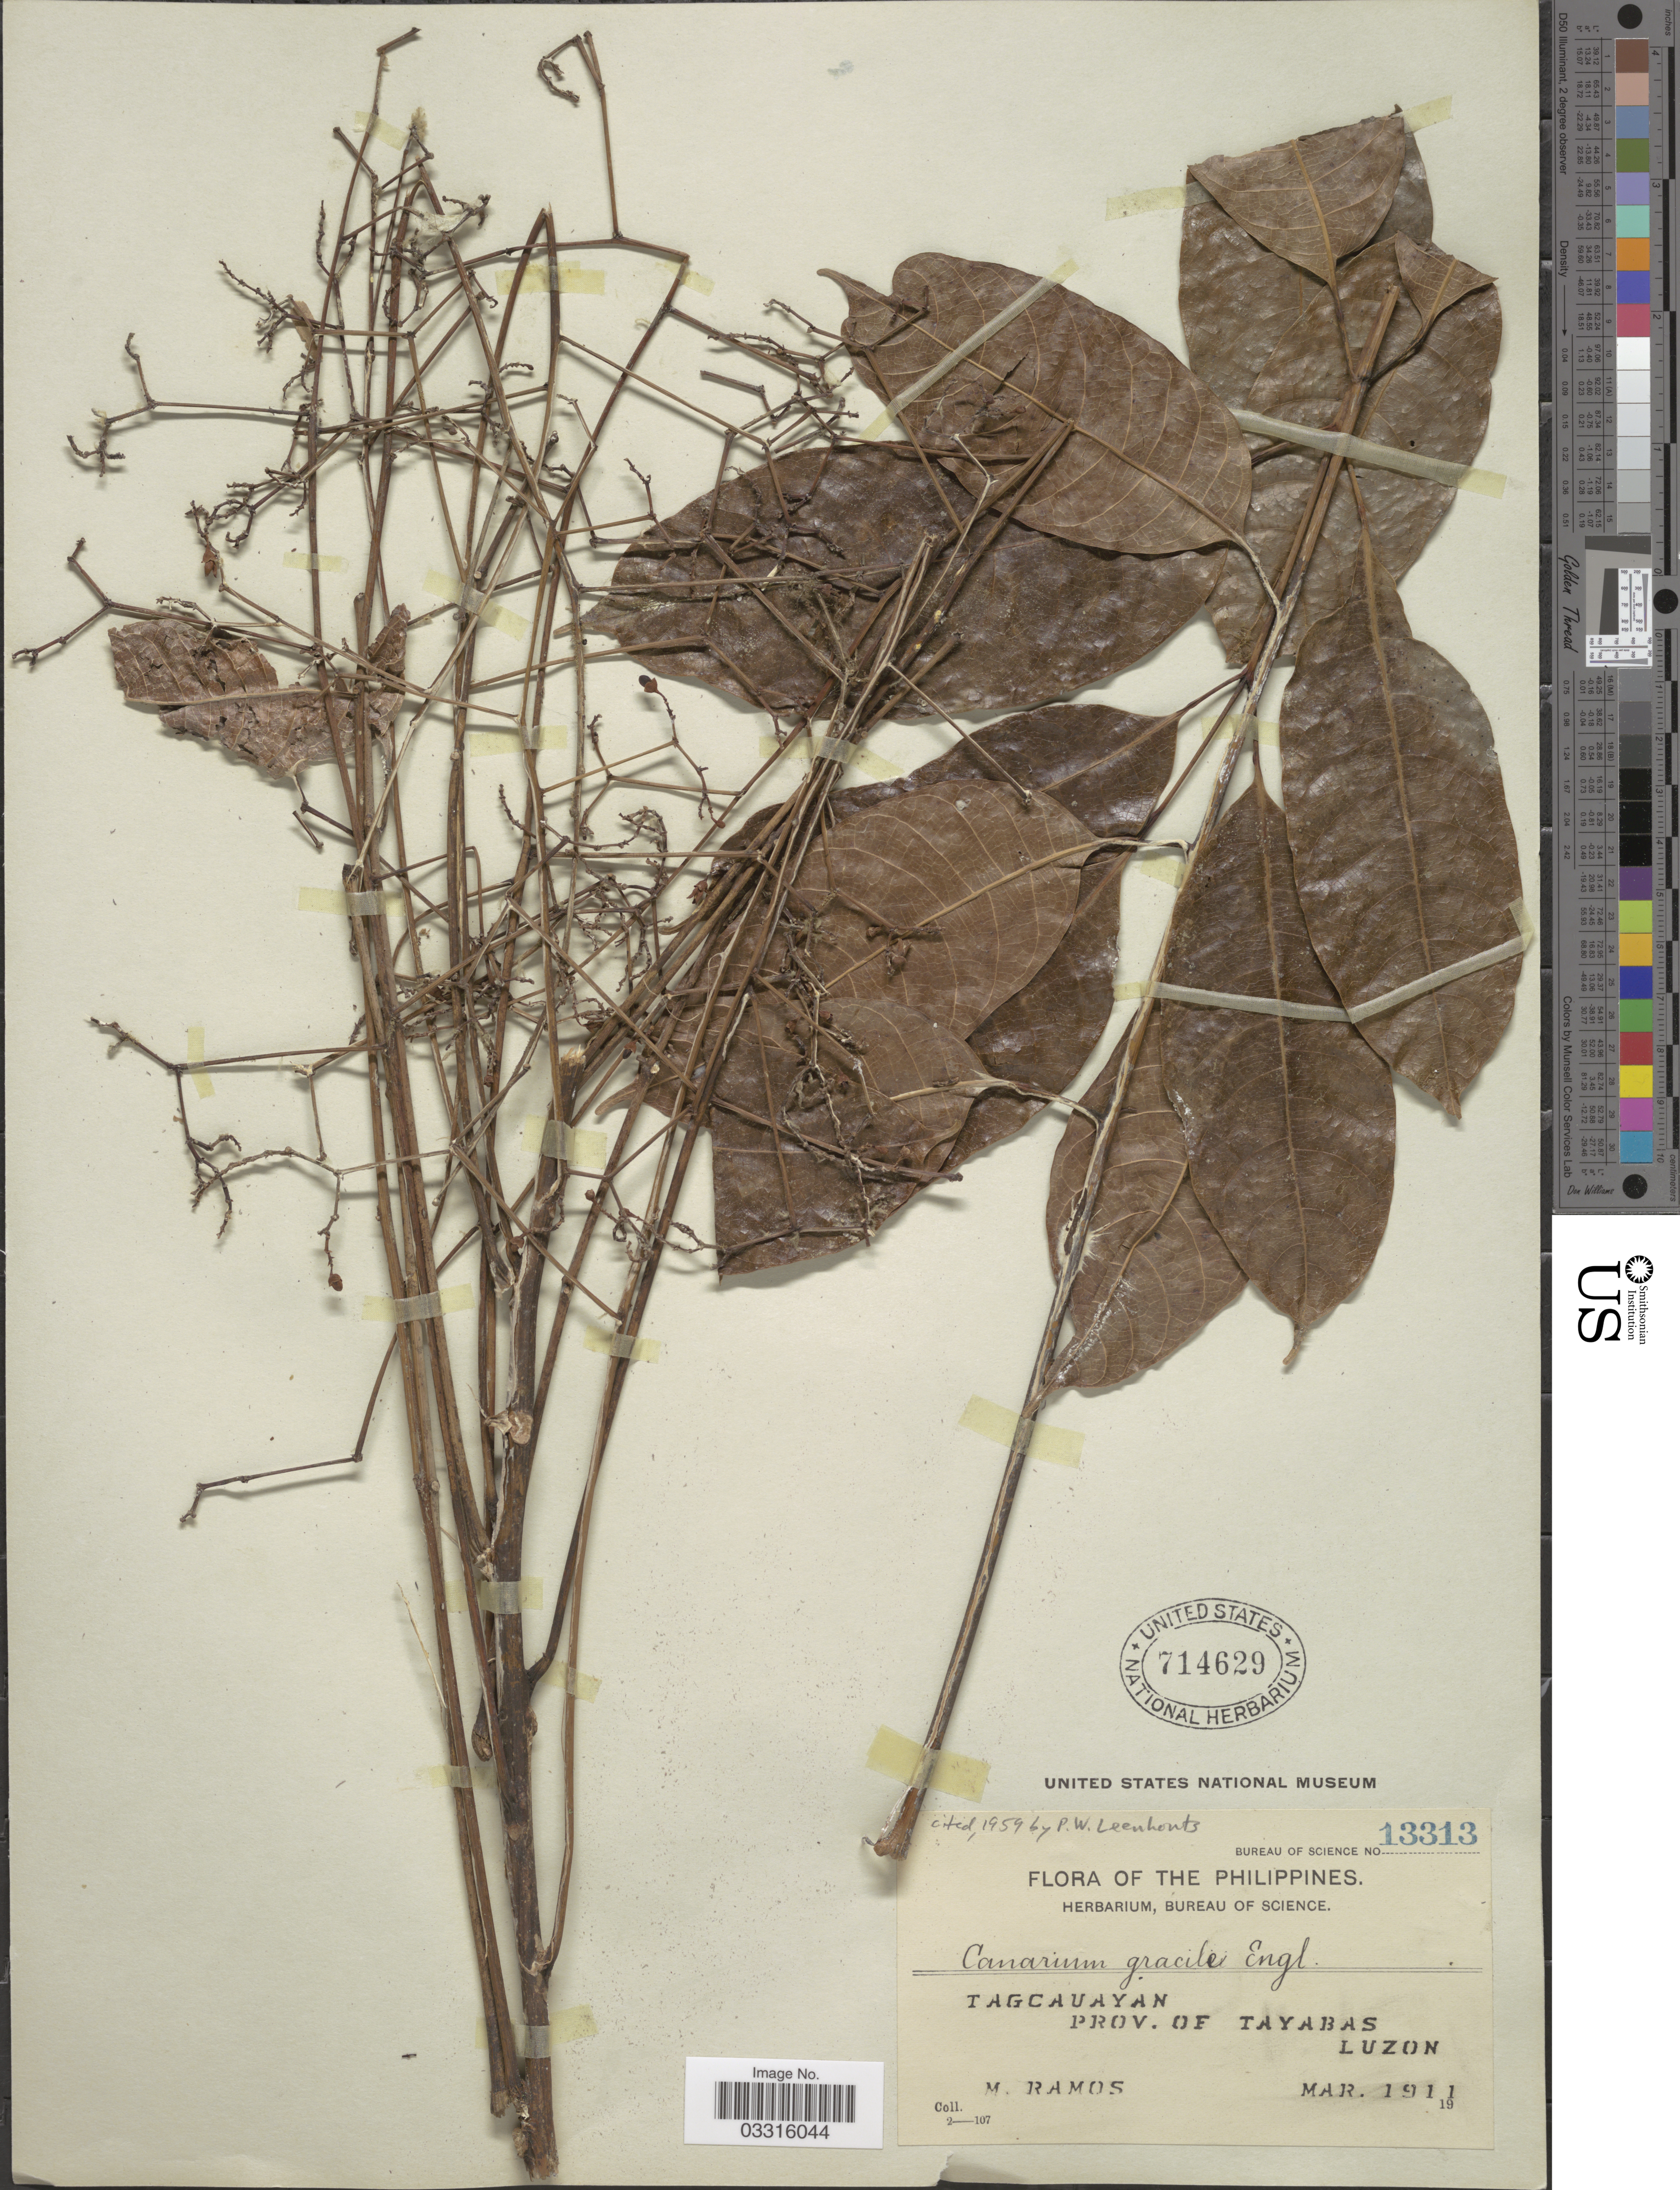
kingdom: Plantae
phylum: Tracheophyta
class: Magnoliopsida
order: Sapindales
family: Burseraceae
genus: Canarium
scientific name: Canarium gracile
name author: Engl.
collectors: M. Ramos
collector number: Bureau of Science 13313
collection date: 1911-03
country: Philippines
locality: Tagcauayan, Prov. of Tayabas, Luzon.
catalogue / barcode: US 714629